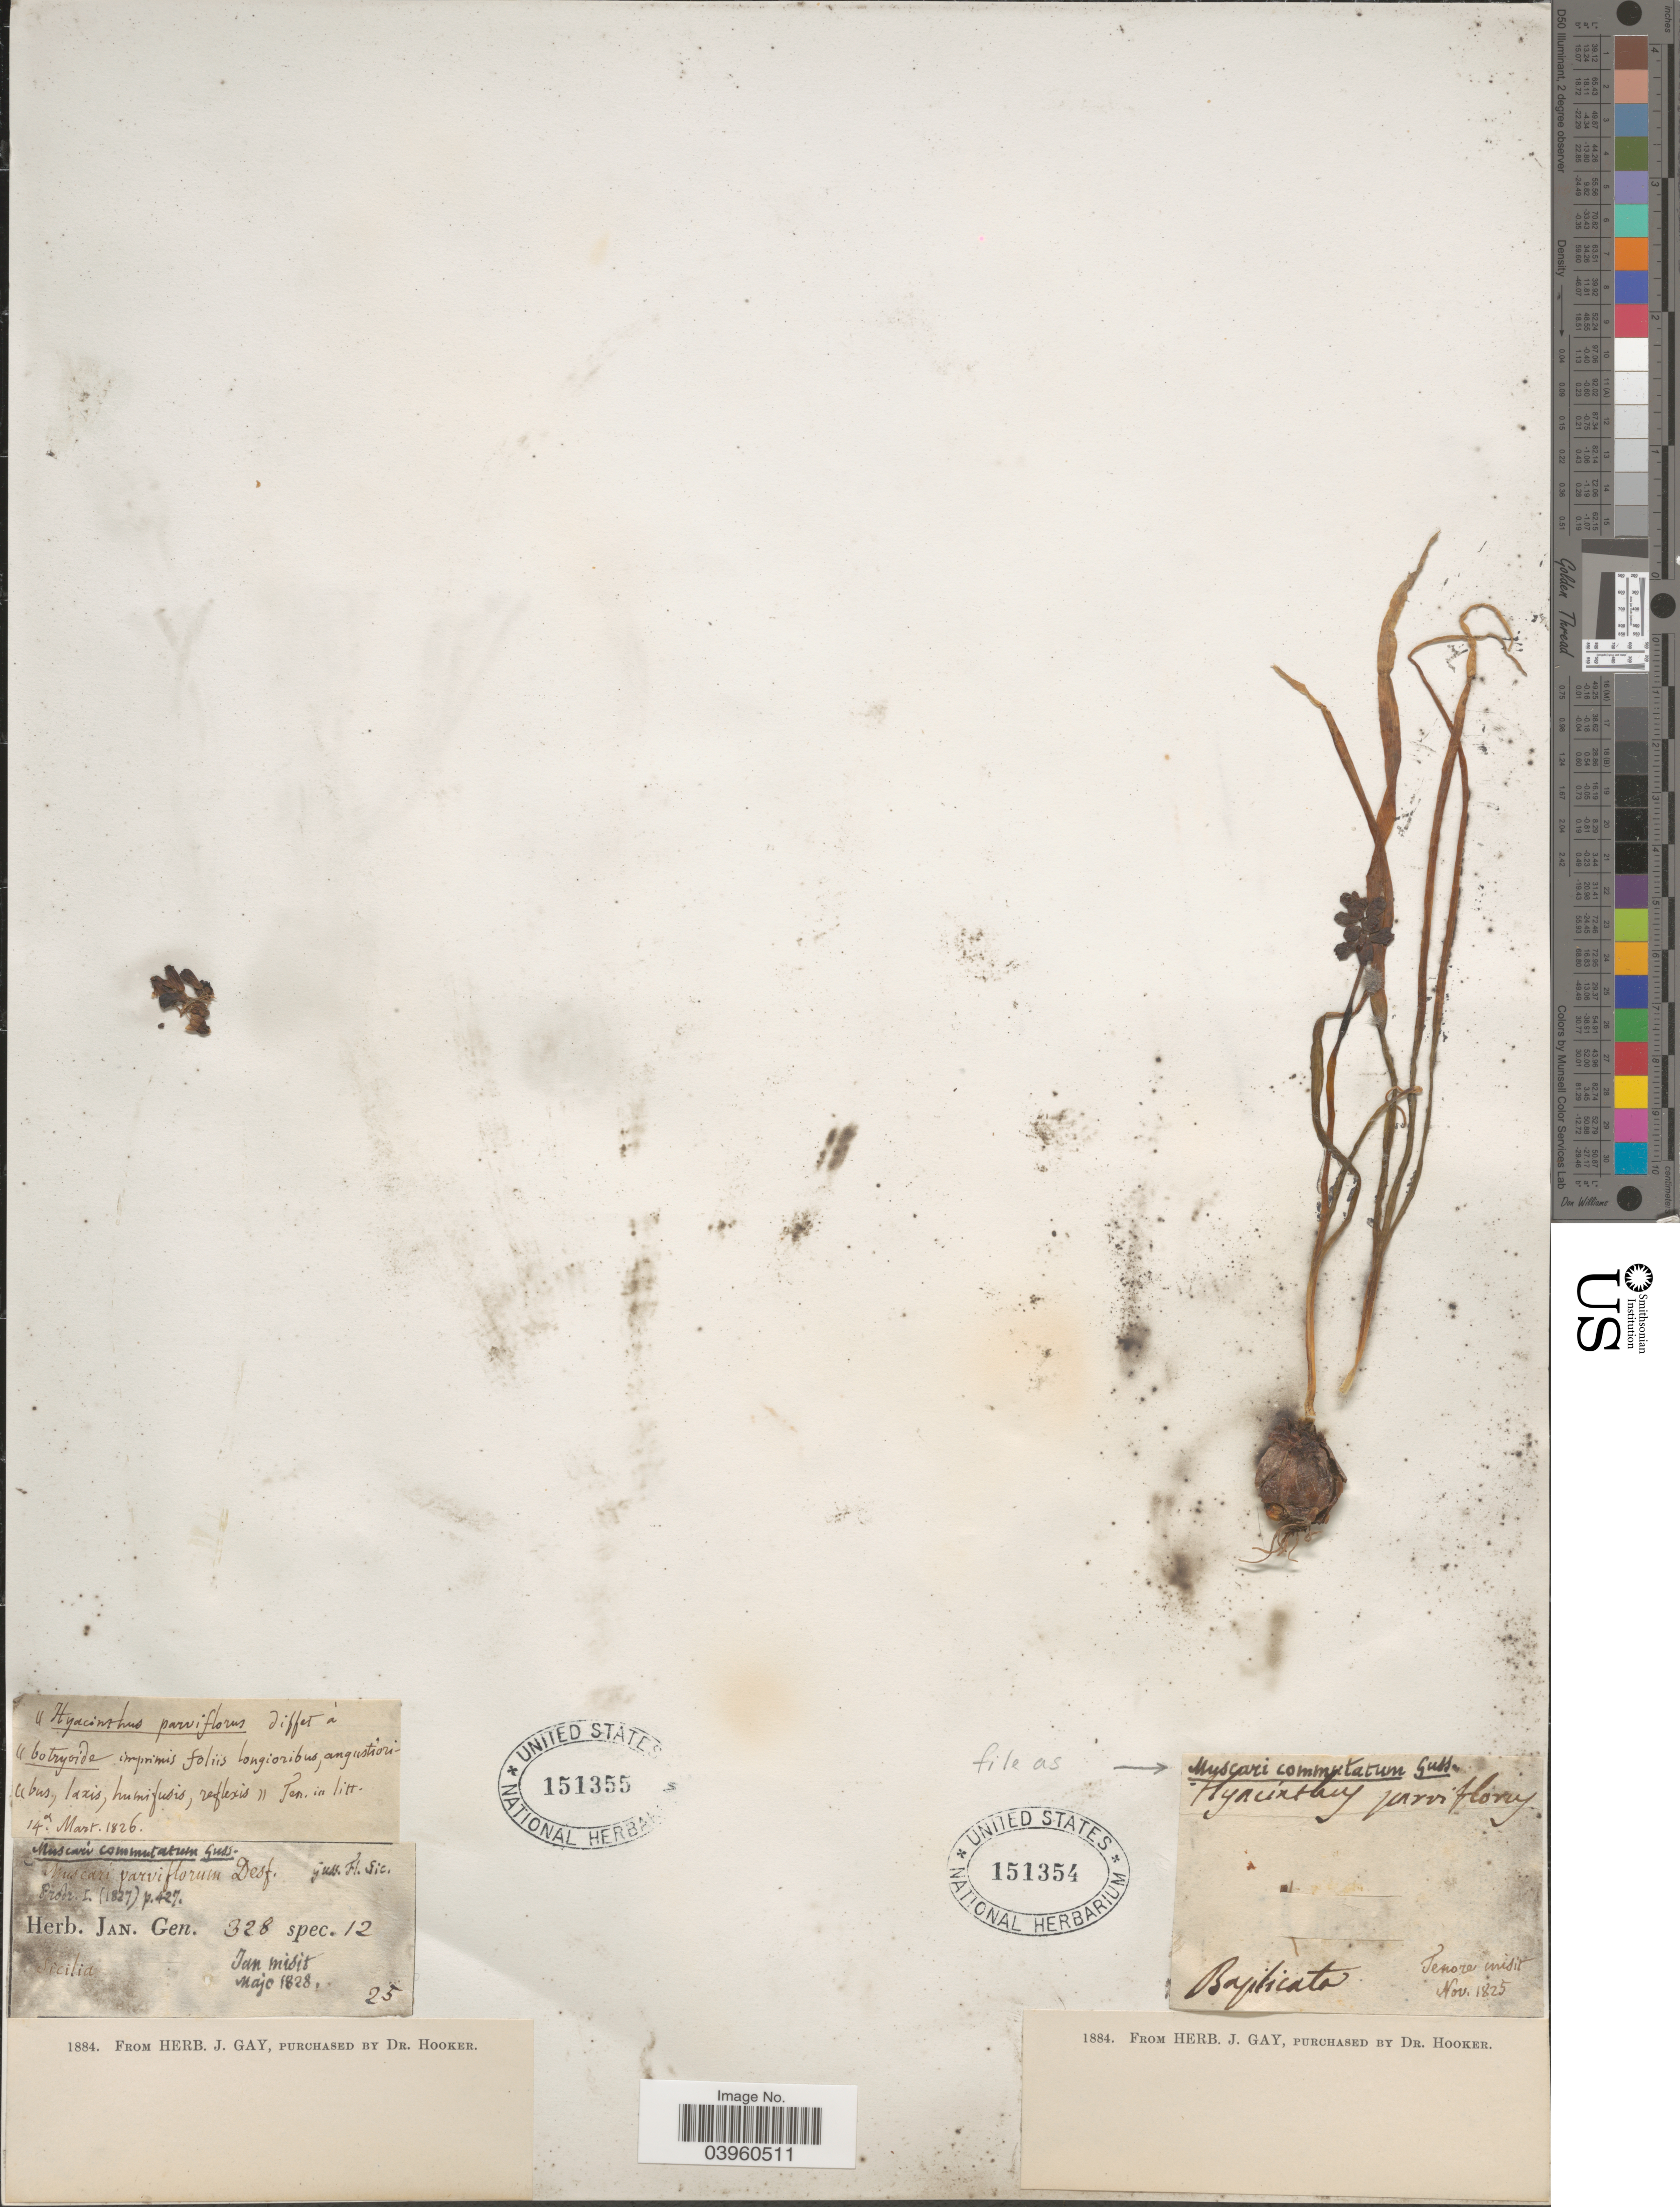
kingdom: Plantae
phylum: Tracheophyta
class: Liliopsida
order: Asparagales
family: Asparagaceae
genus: Muscari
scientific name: Muscari commutatum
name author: Gussone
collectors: ex herb. J. Gay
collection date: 1825-11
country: Italy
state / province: Basilicata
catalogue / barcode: US 151354-2